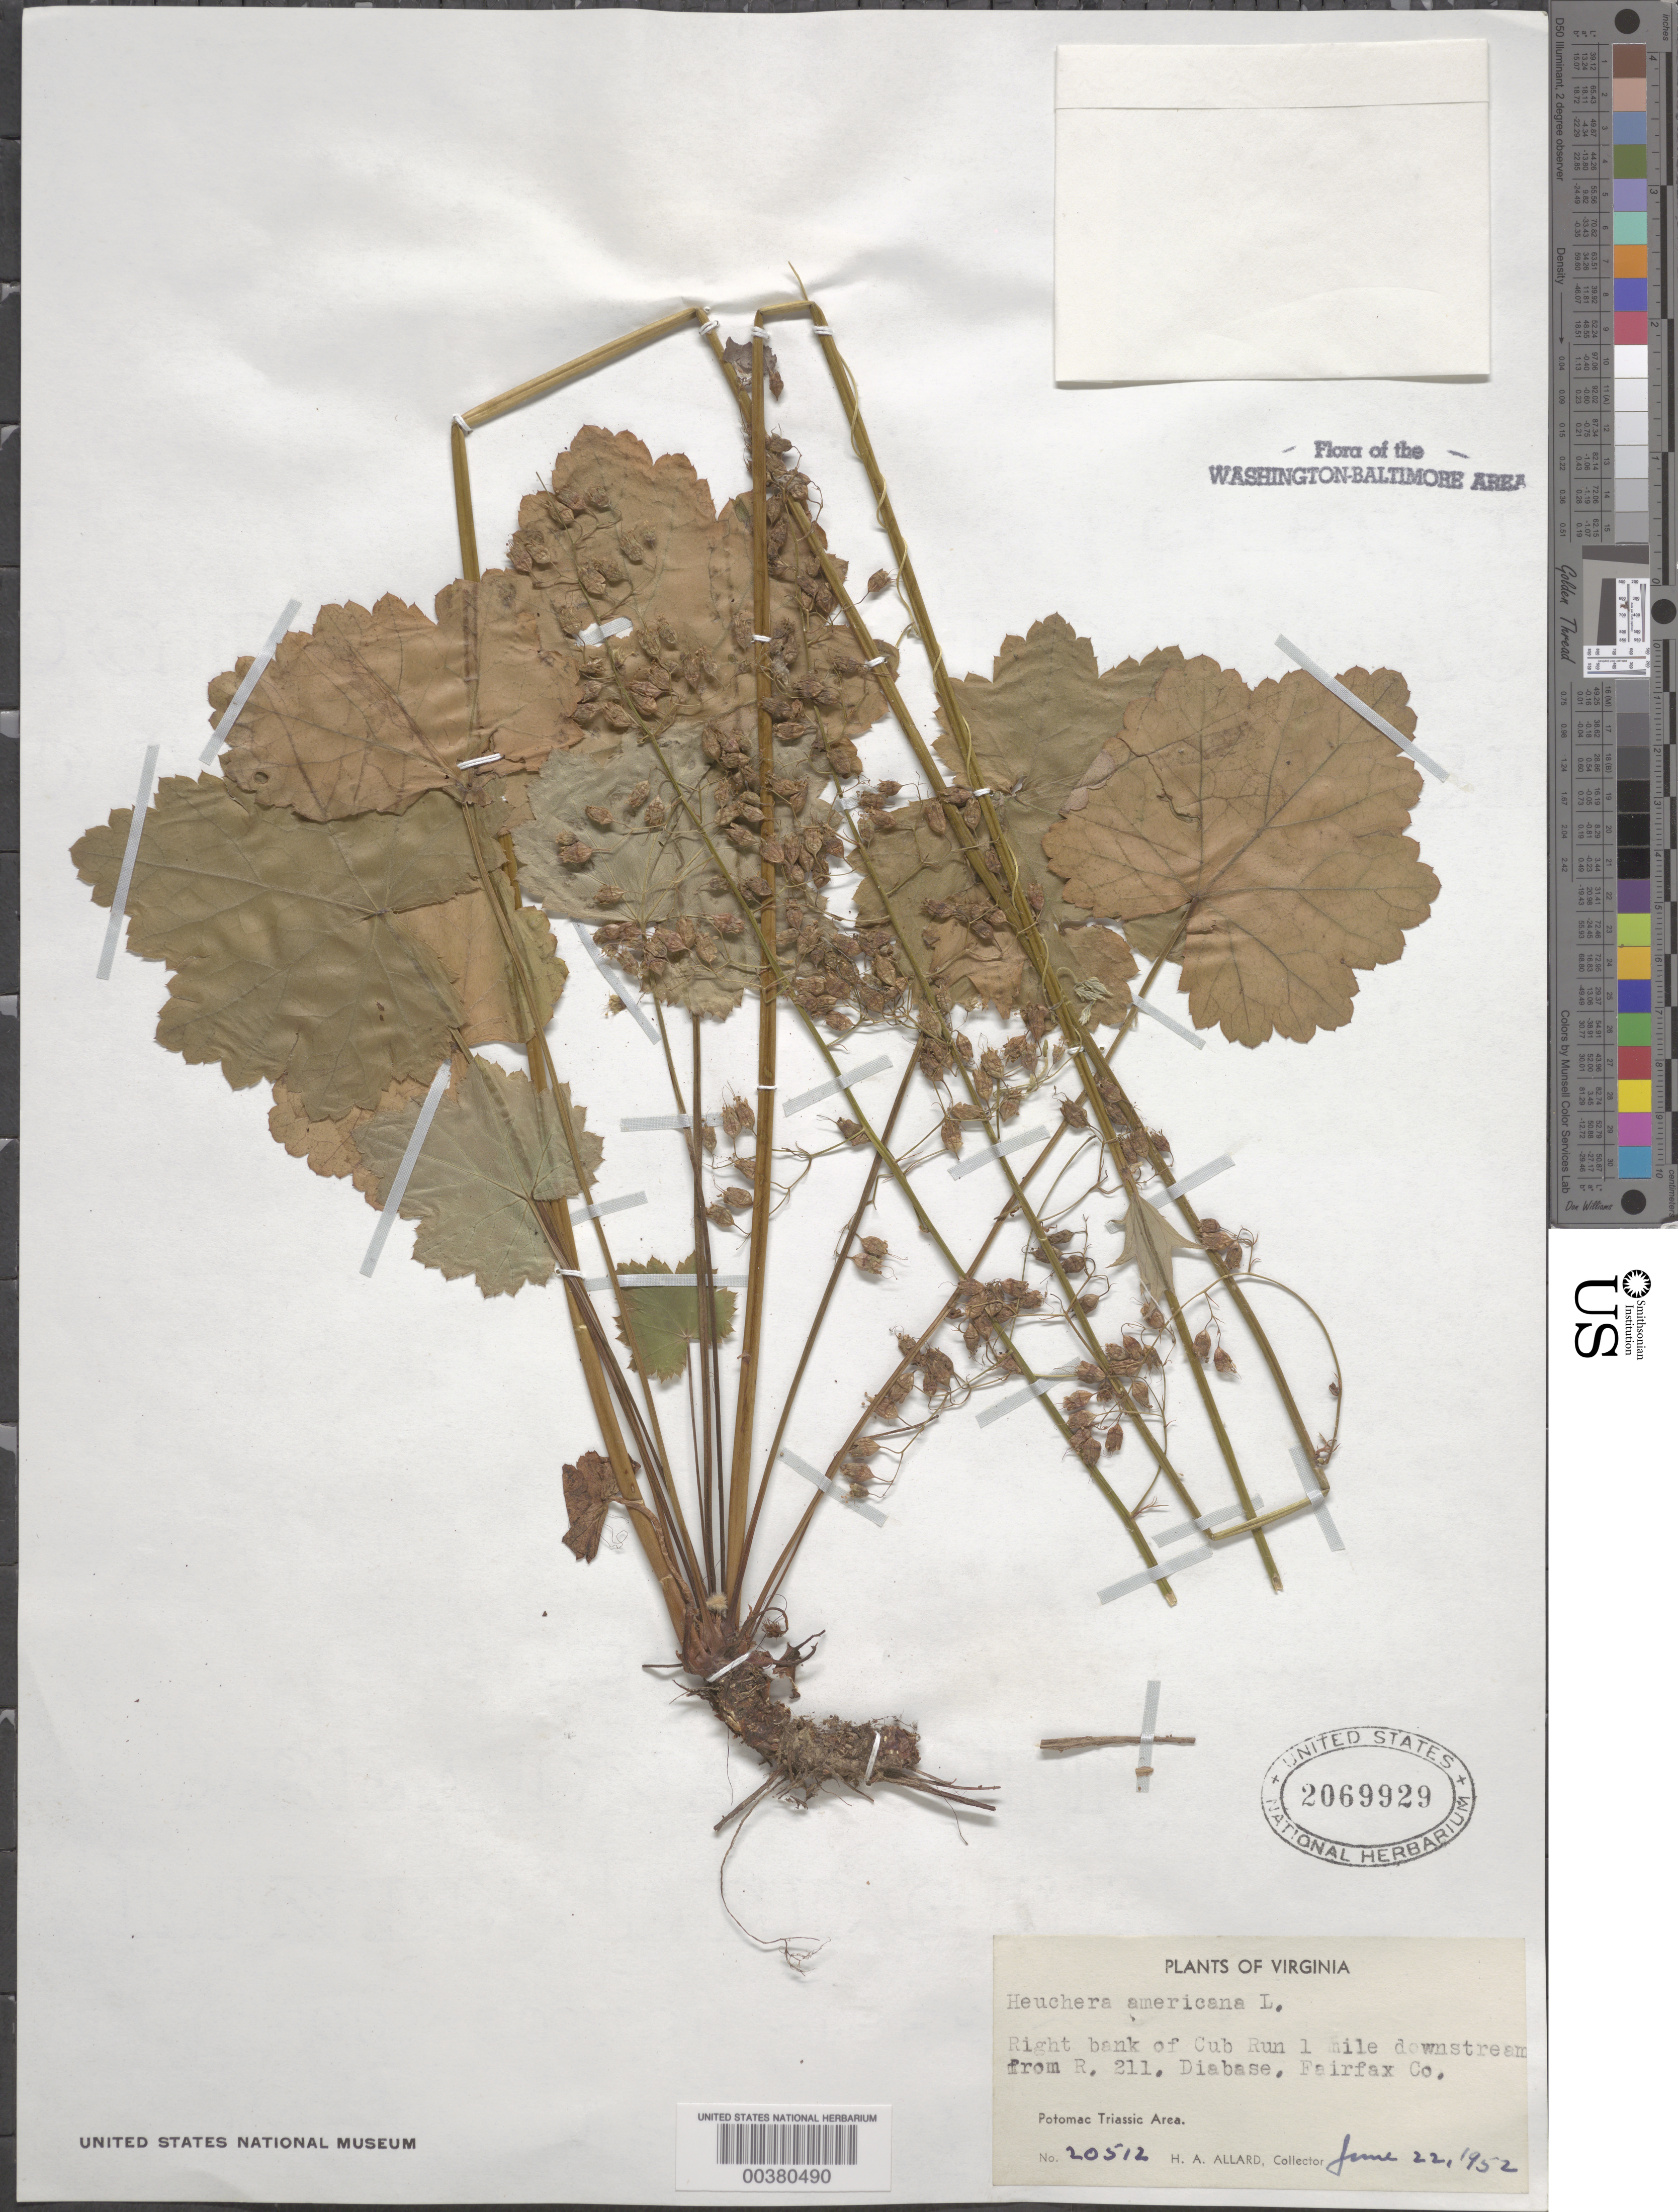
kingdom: Plantae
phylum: Tracheophyta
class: Magnoliopsida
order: Saxifragales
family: Saxifragaceae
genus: Heuchera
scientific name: Heuchera americana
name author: L.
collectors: H. A. Allard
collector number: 20512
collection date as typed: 22 Jun 1952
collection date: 1952-06-22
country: United States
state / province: Virginia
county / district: Fairfax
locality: Downstream from Route 211, Cub Run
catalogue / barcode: US 2069929